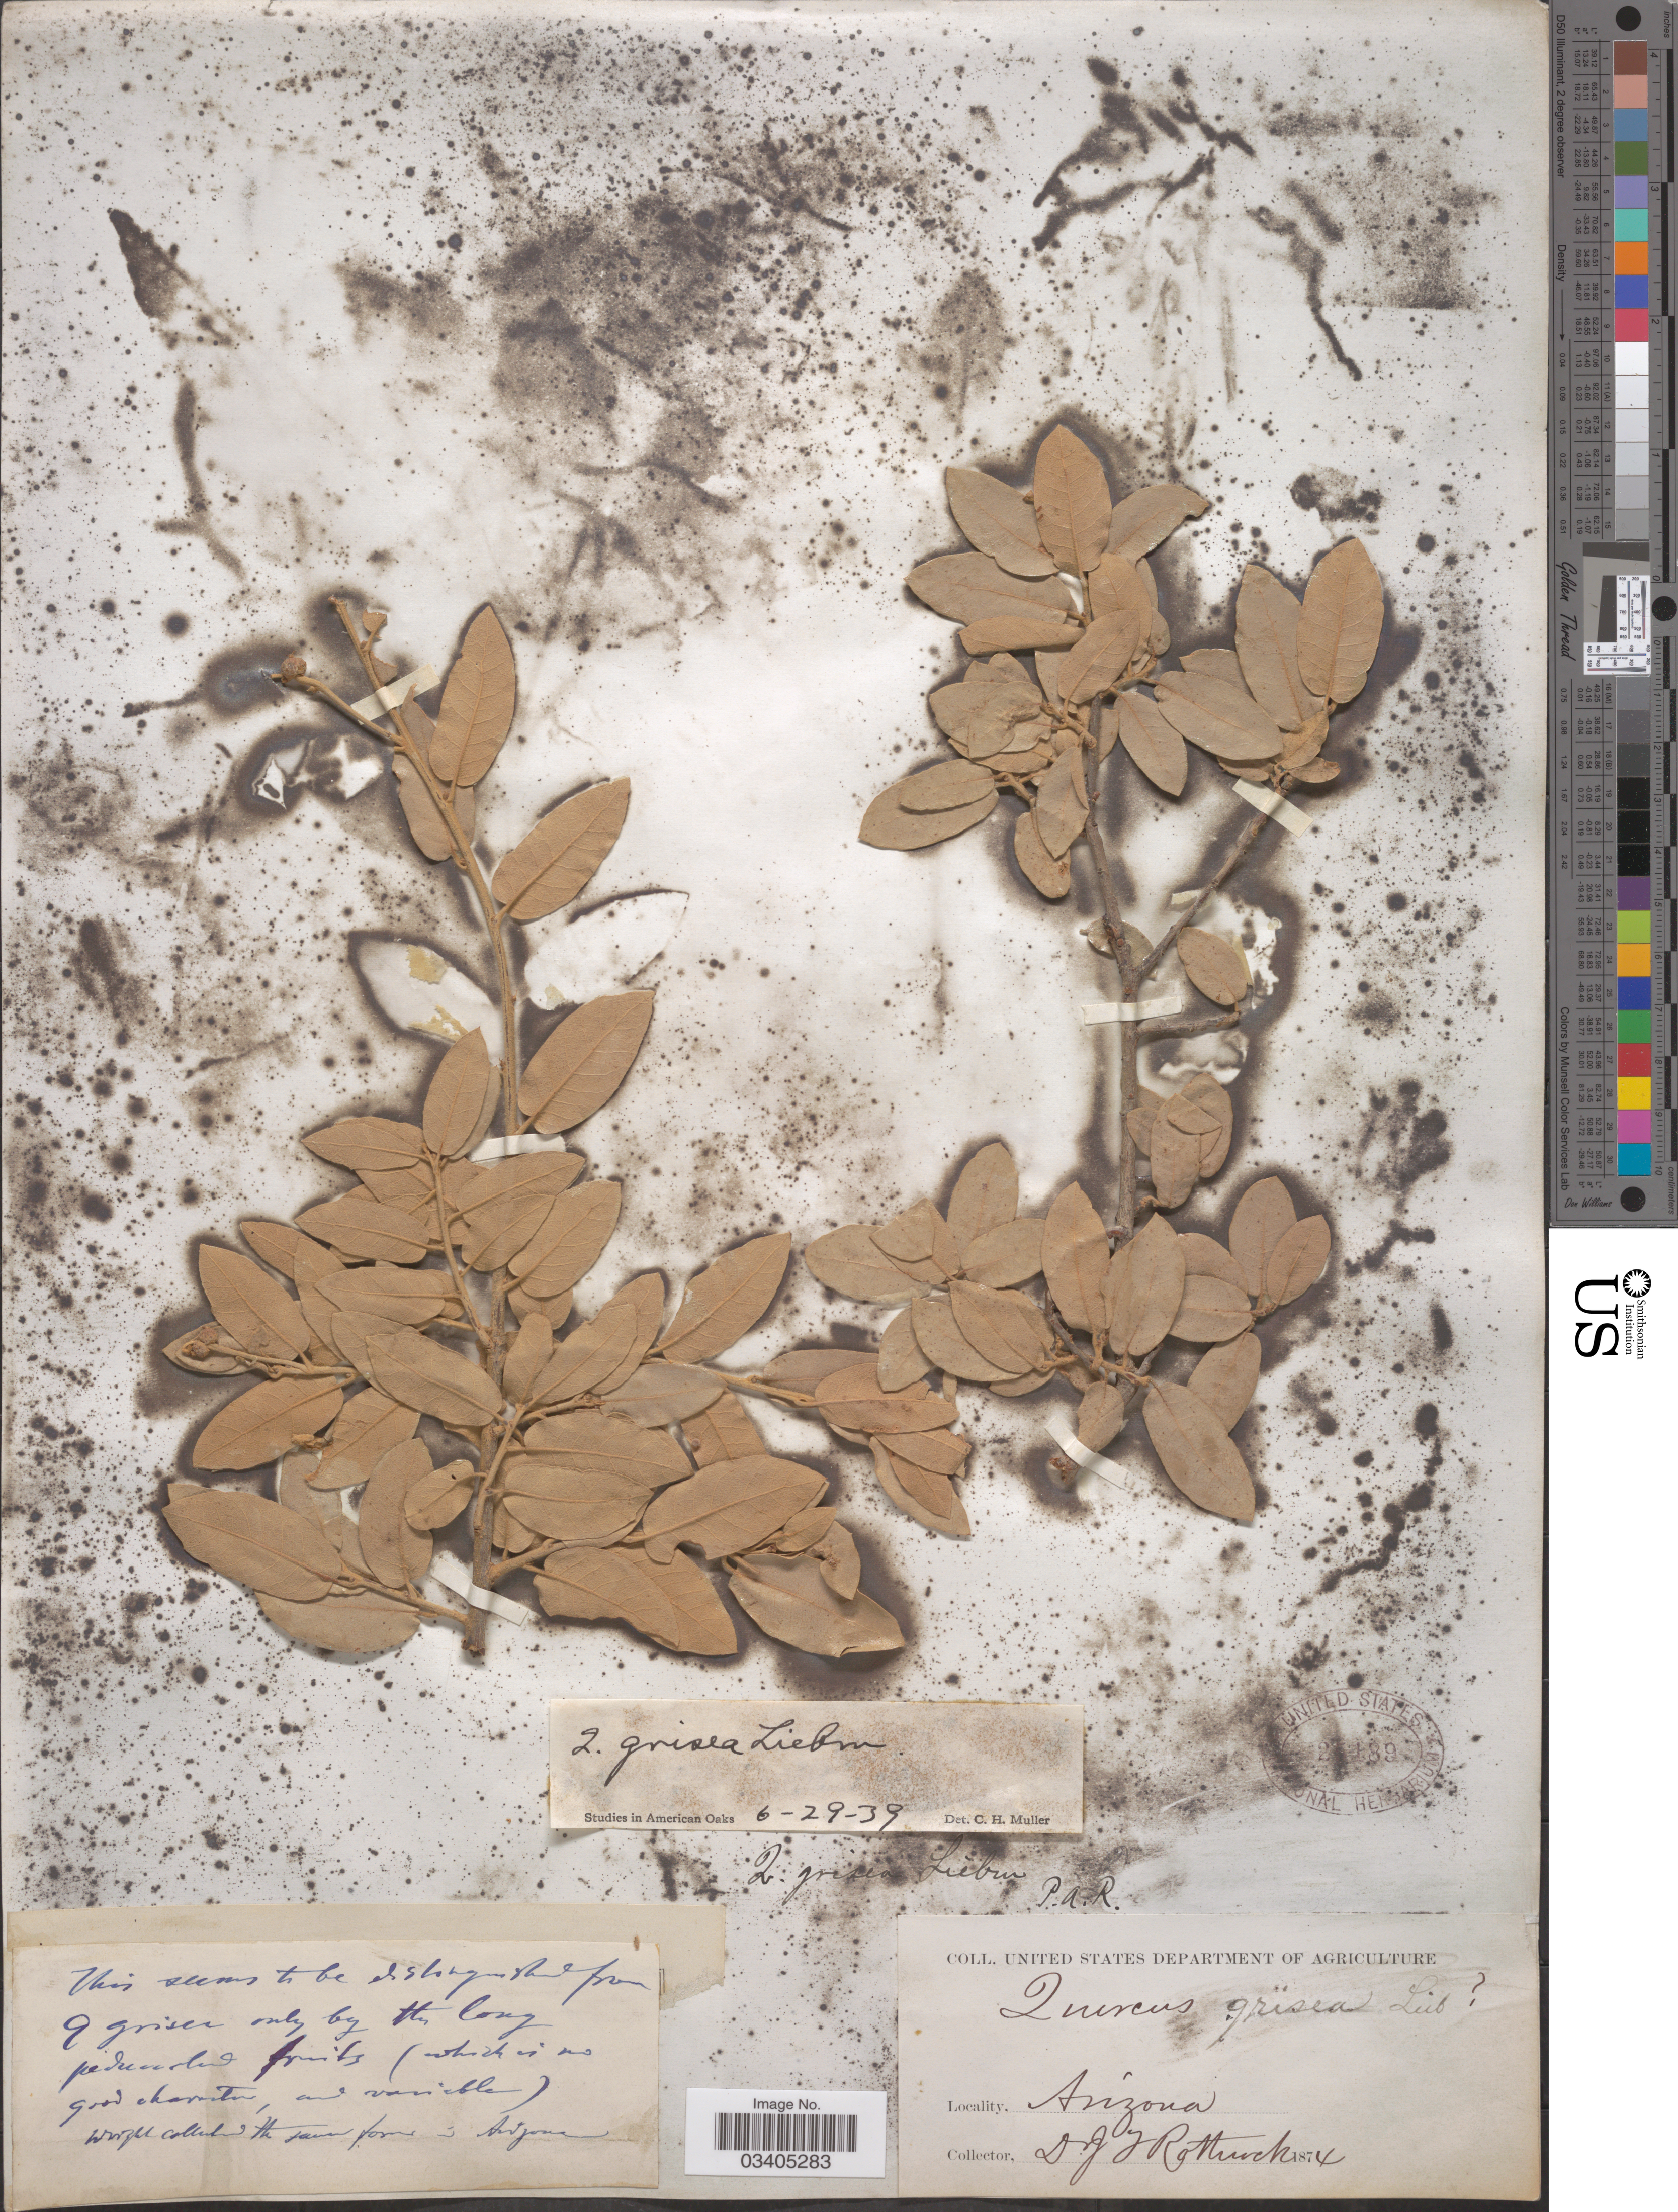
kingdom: Plantae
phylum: Tracheophyta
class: Magnoliopsida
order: Fagales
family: Fagaceae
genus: Quercus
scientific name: Quercus grisea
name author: Liebm.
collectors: J. T. Rothrock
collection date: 1874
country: United States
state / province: Arizona